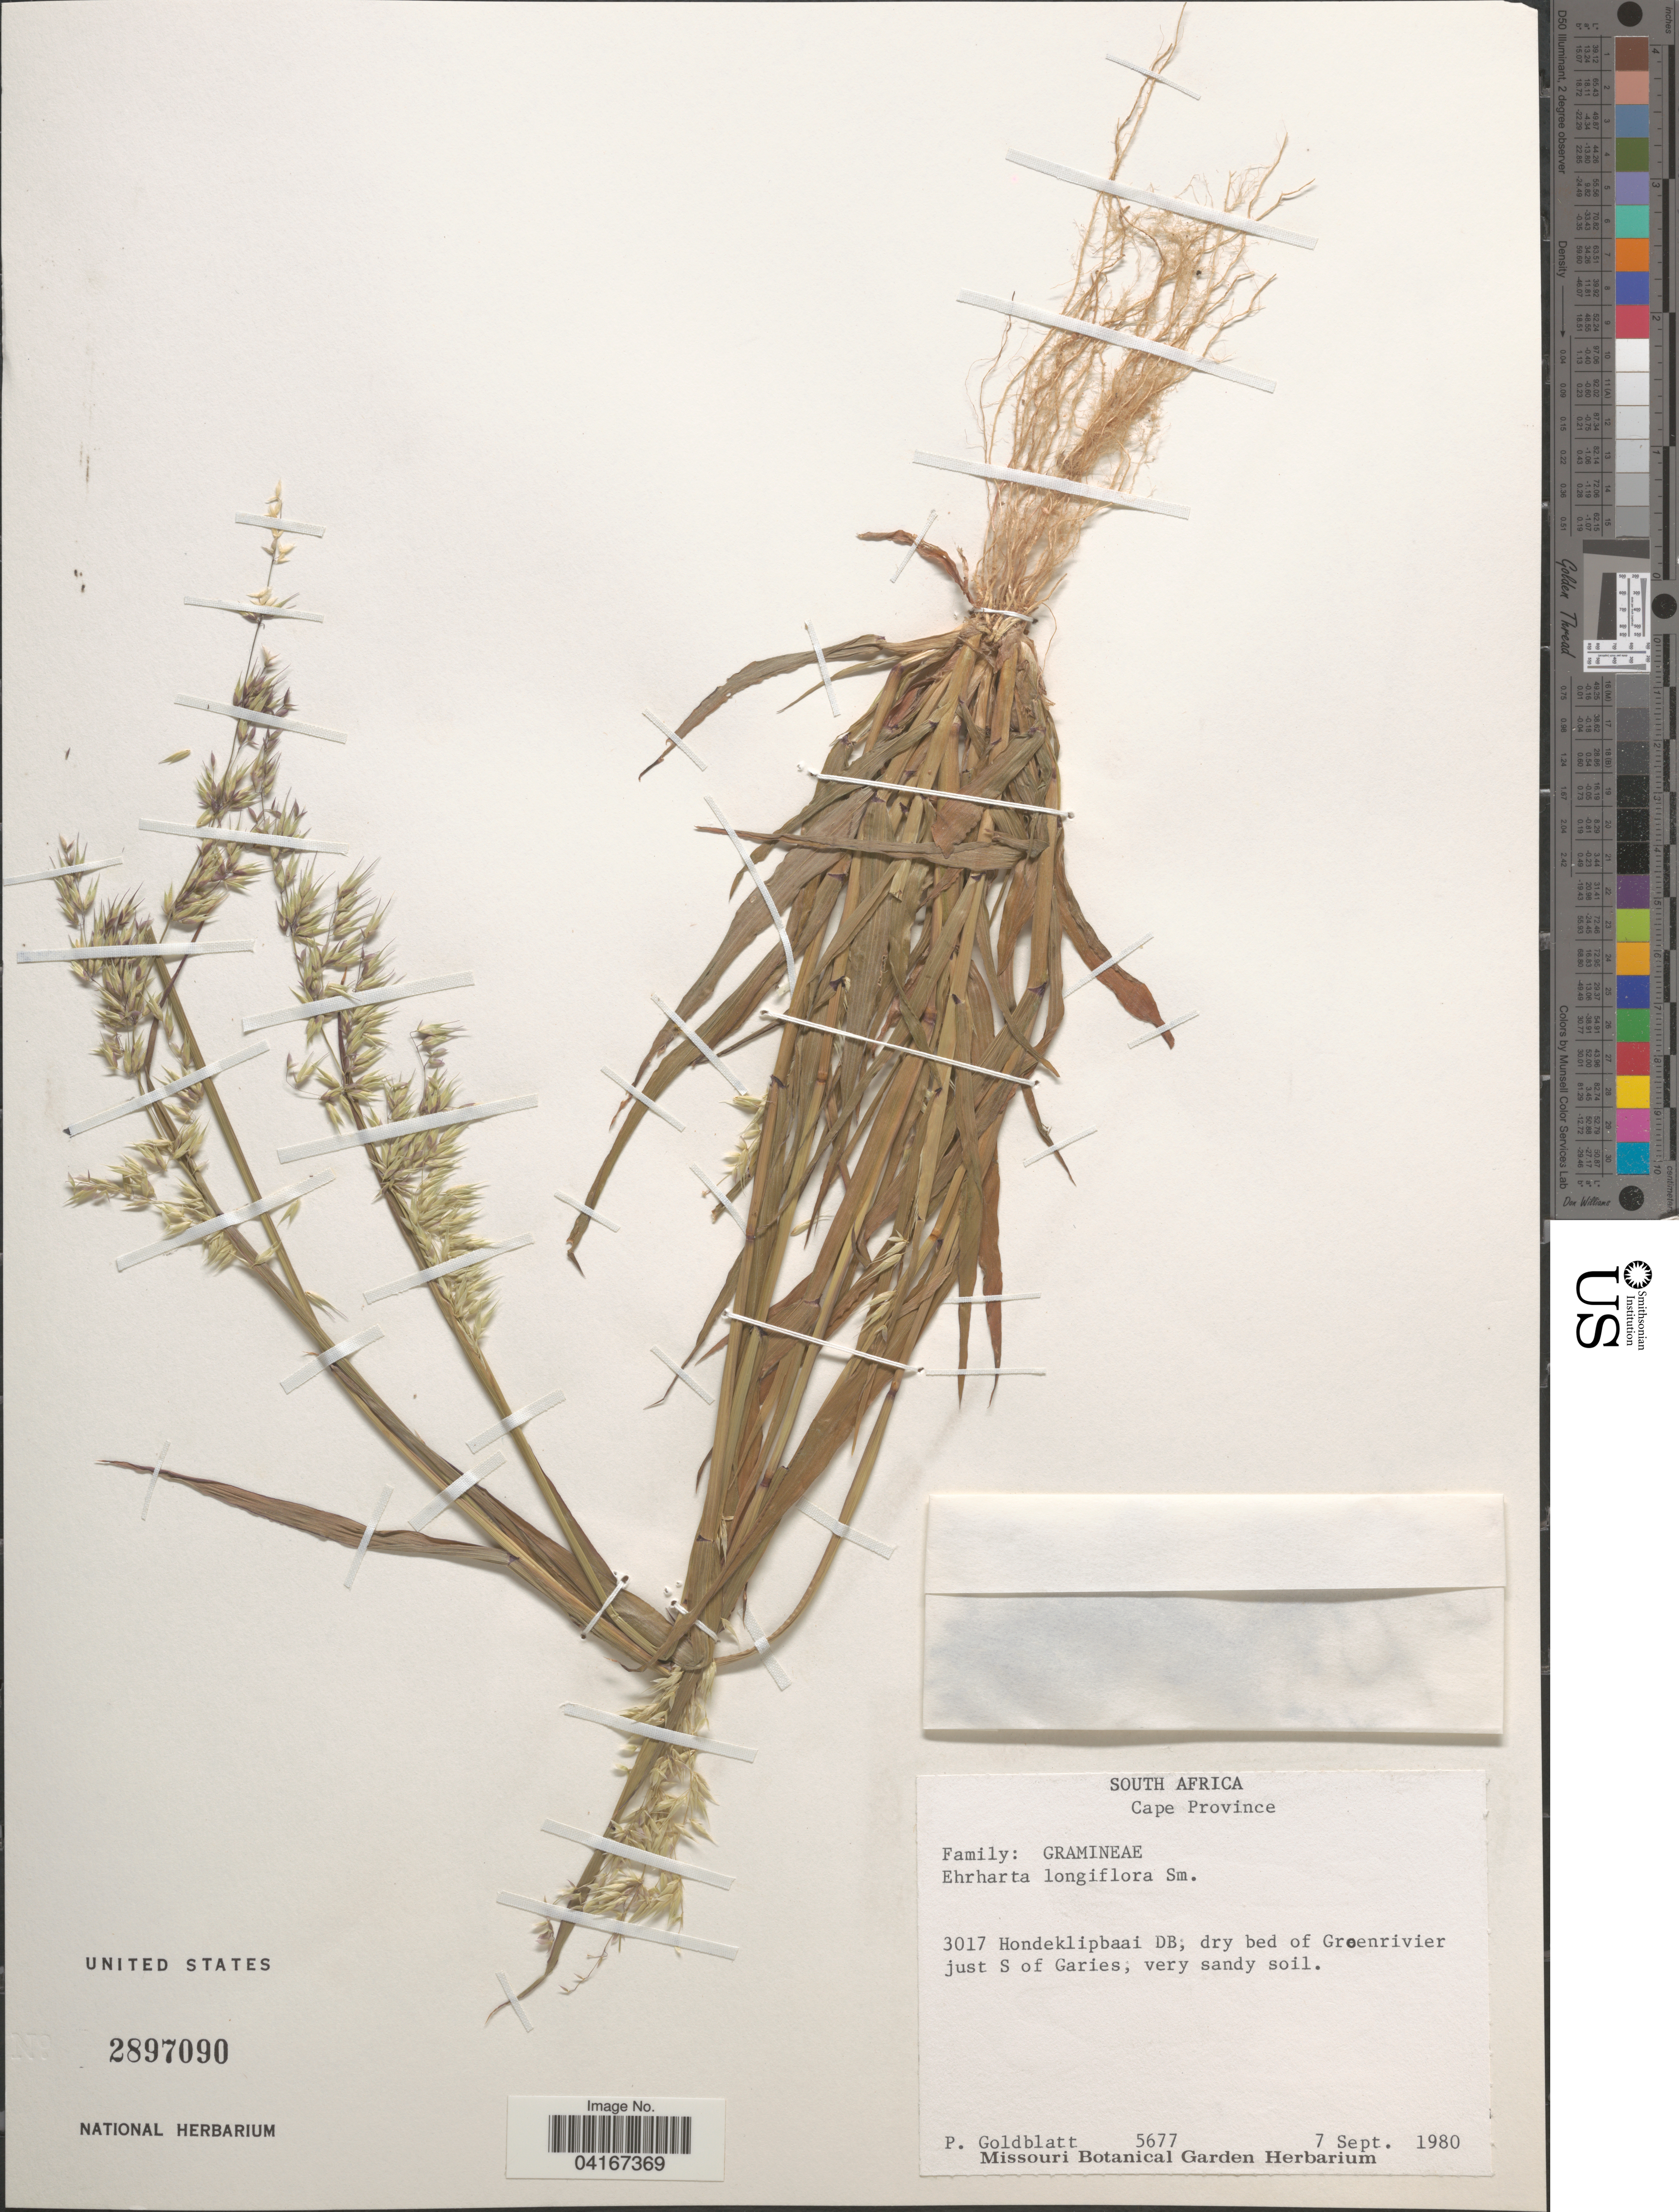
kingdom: Plantae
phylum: Tracheophyta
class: Liliopsida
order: Poales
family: Poaceae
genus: Ehrharta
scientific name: Ehrharta longiflora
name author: Sm.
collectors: P. Goldblatt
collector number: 5677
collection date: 1980-09-07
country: South Africa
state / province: Northern Cape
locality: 3017 Hondeklipbaai DB; dry bed of Groenrivier just S of Garies.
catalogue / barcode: US 2897090